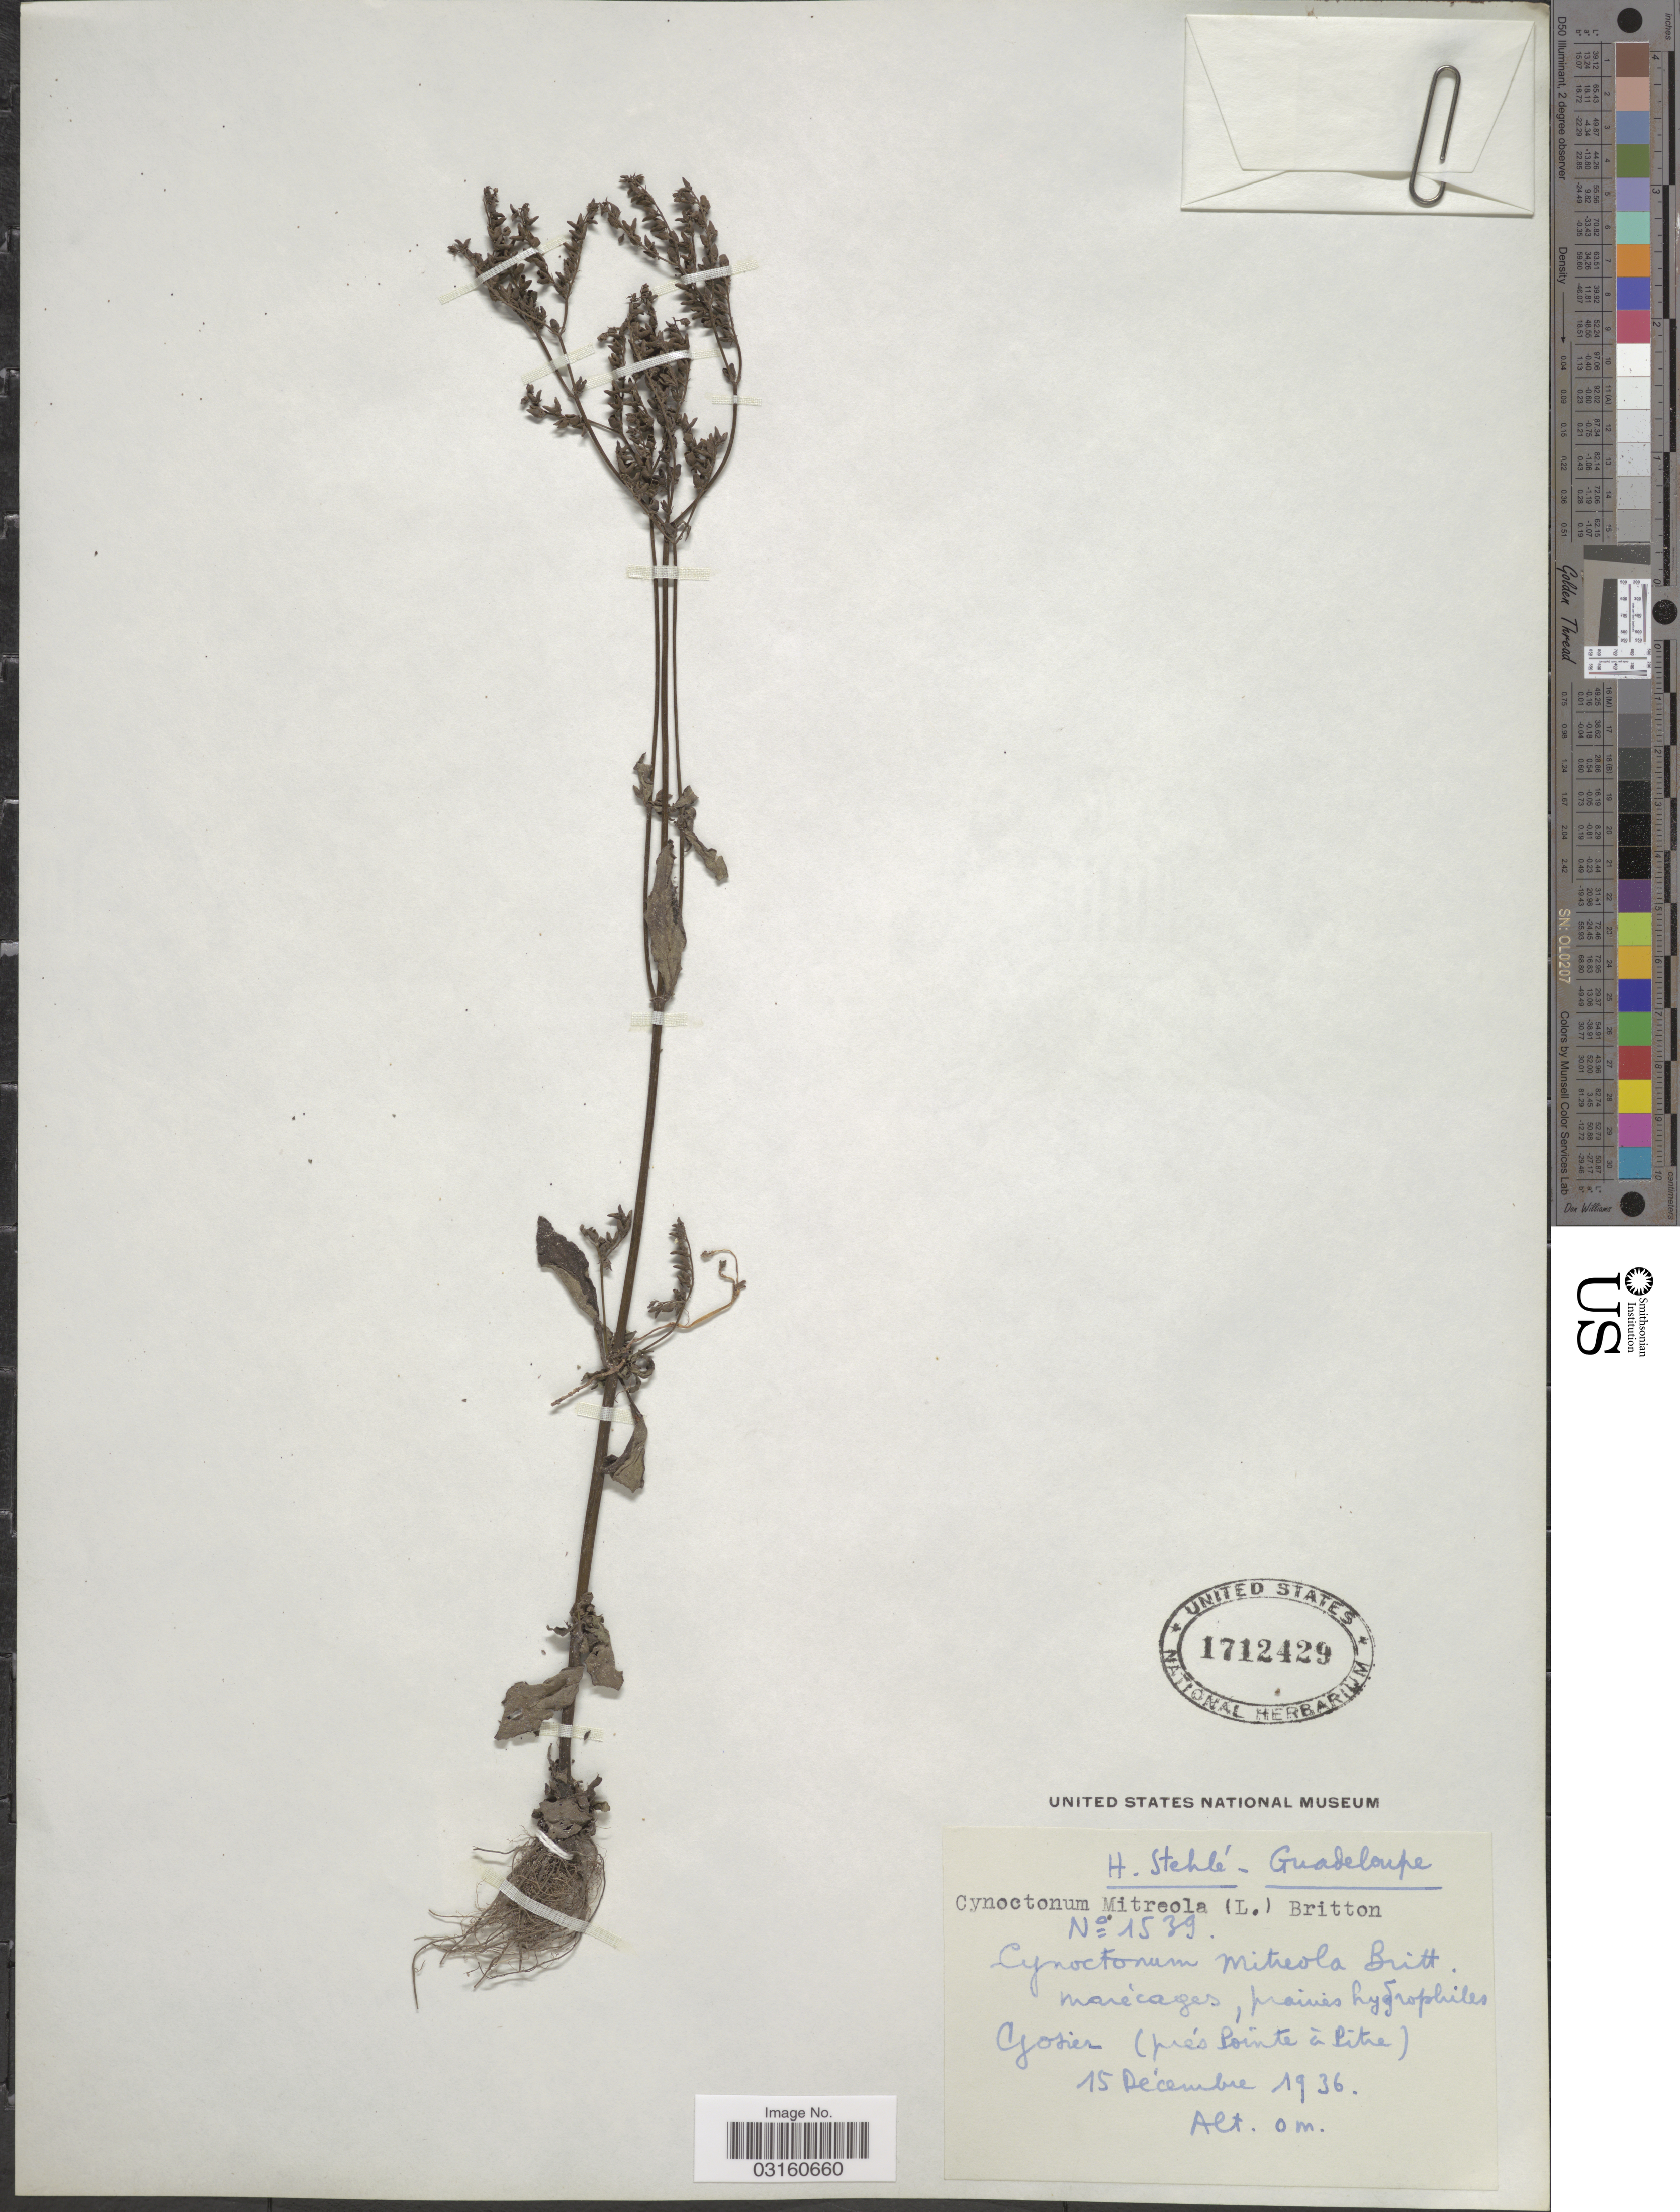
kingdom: Plantae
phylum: Tracheophyta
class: Magnoliopsida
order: Gentianales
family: Loganiaceae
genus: Mitreola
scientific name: Mitreola petiolata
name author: (J.F. Gmel.) Torr. & A. Gray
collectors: H. Stehlé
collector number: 1539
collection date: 1936-12-15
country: Guadeloupe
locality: Gosier (près Pointe á Pitre).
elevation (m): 0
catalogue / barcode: US 1712429